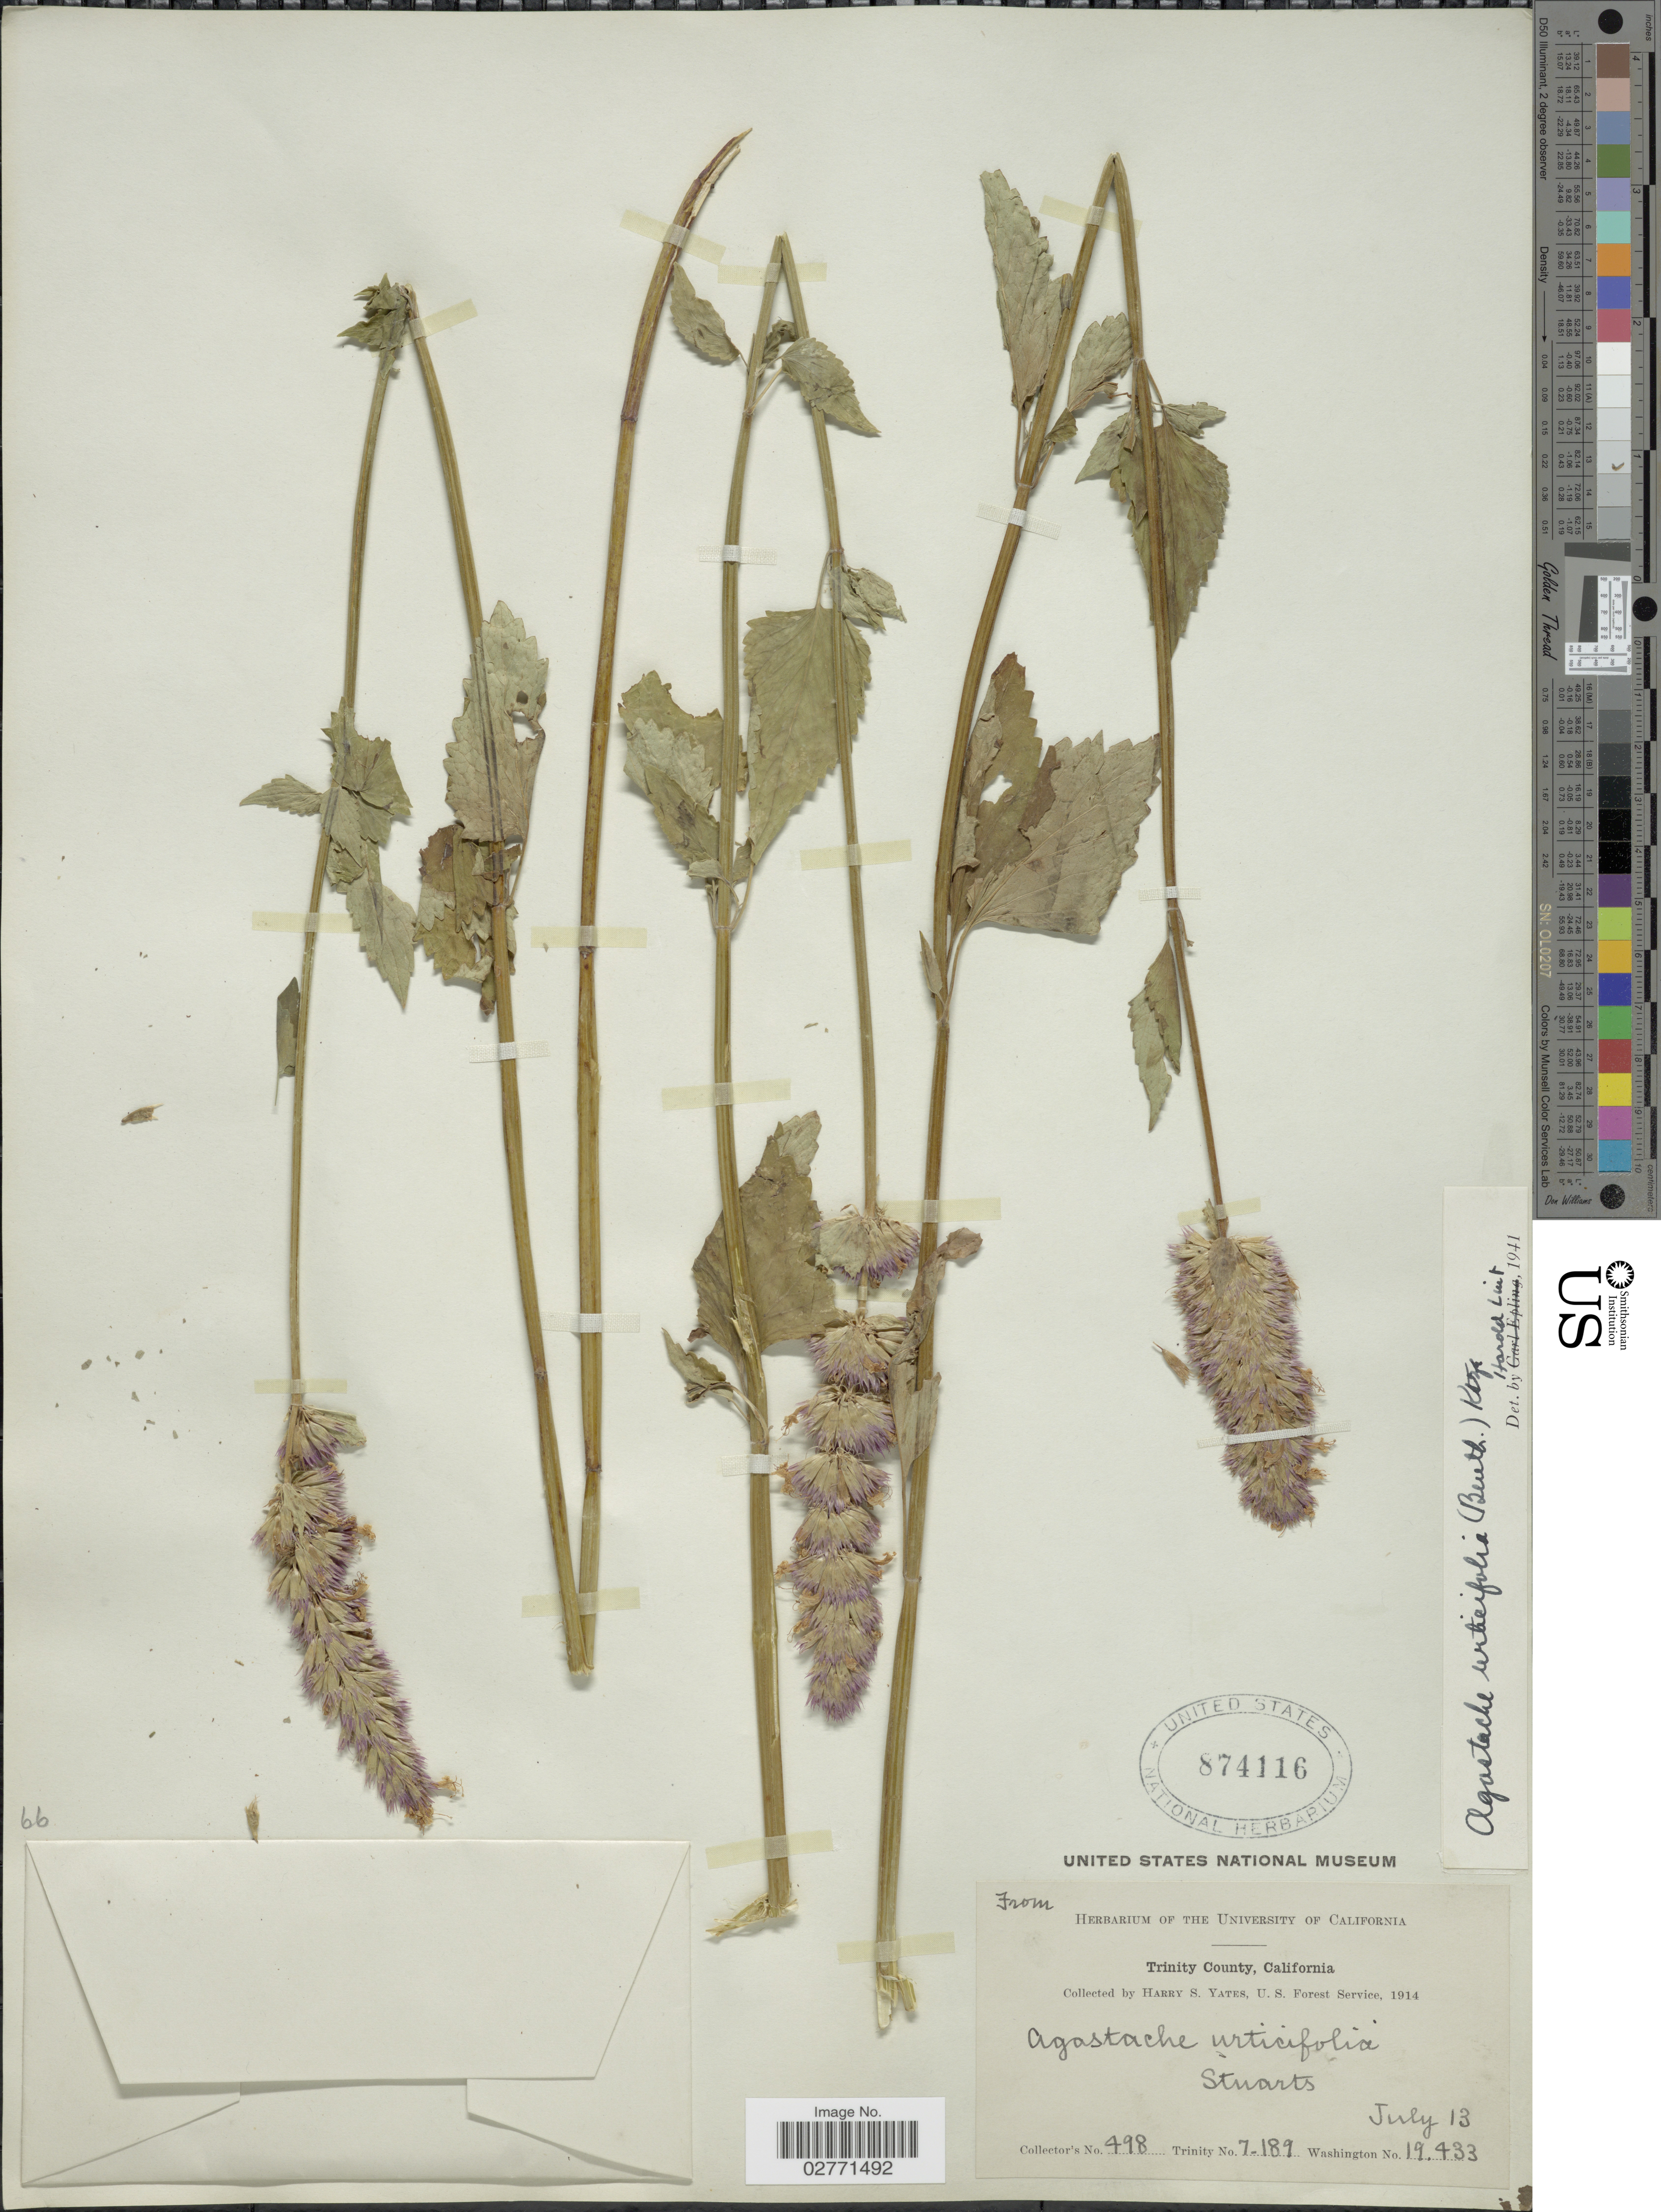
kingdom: Plantae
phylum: Tracheophyta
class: Magnoliopsida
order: Lamiales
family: Lamiaceae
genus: Agastache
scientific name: Agastache urticifolia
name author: (Benth.) Kuntze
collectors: H. S. Yates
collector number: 498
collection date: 1914-07-13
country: United States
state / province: California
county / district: Trinity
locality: Trinity County. Stuarts.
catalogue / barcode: US 874116